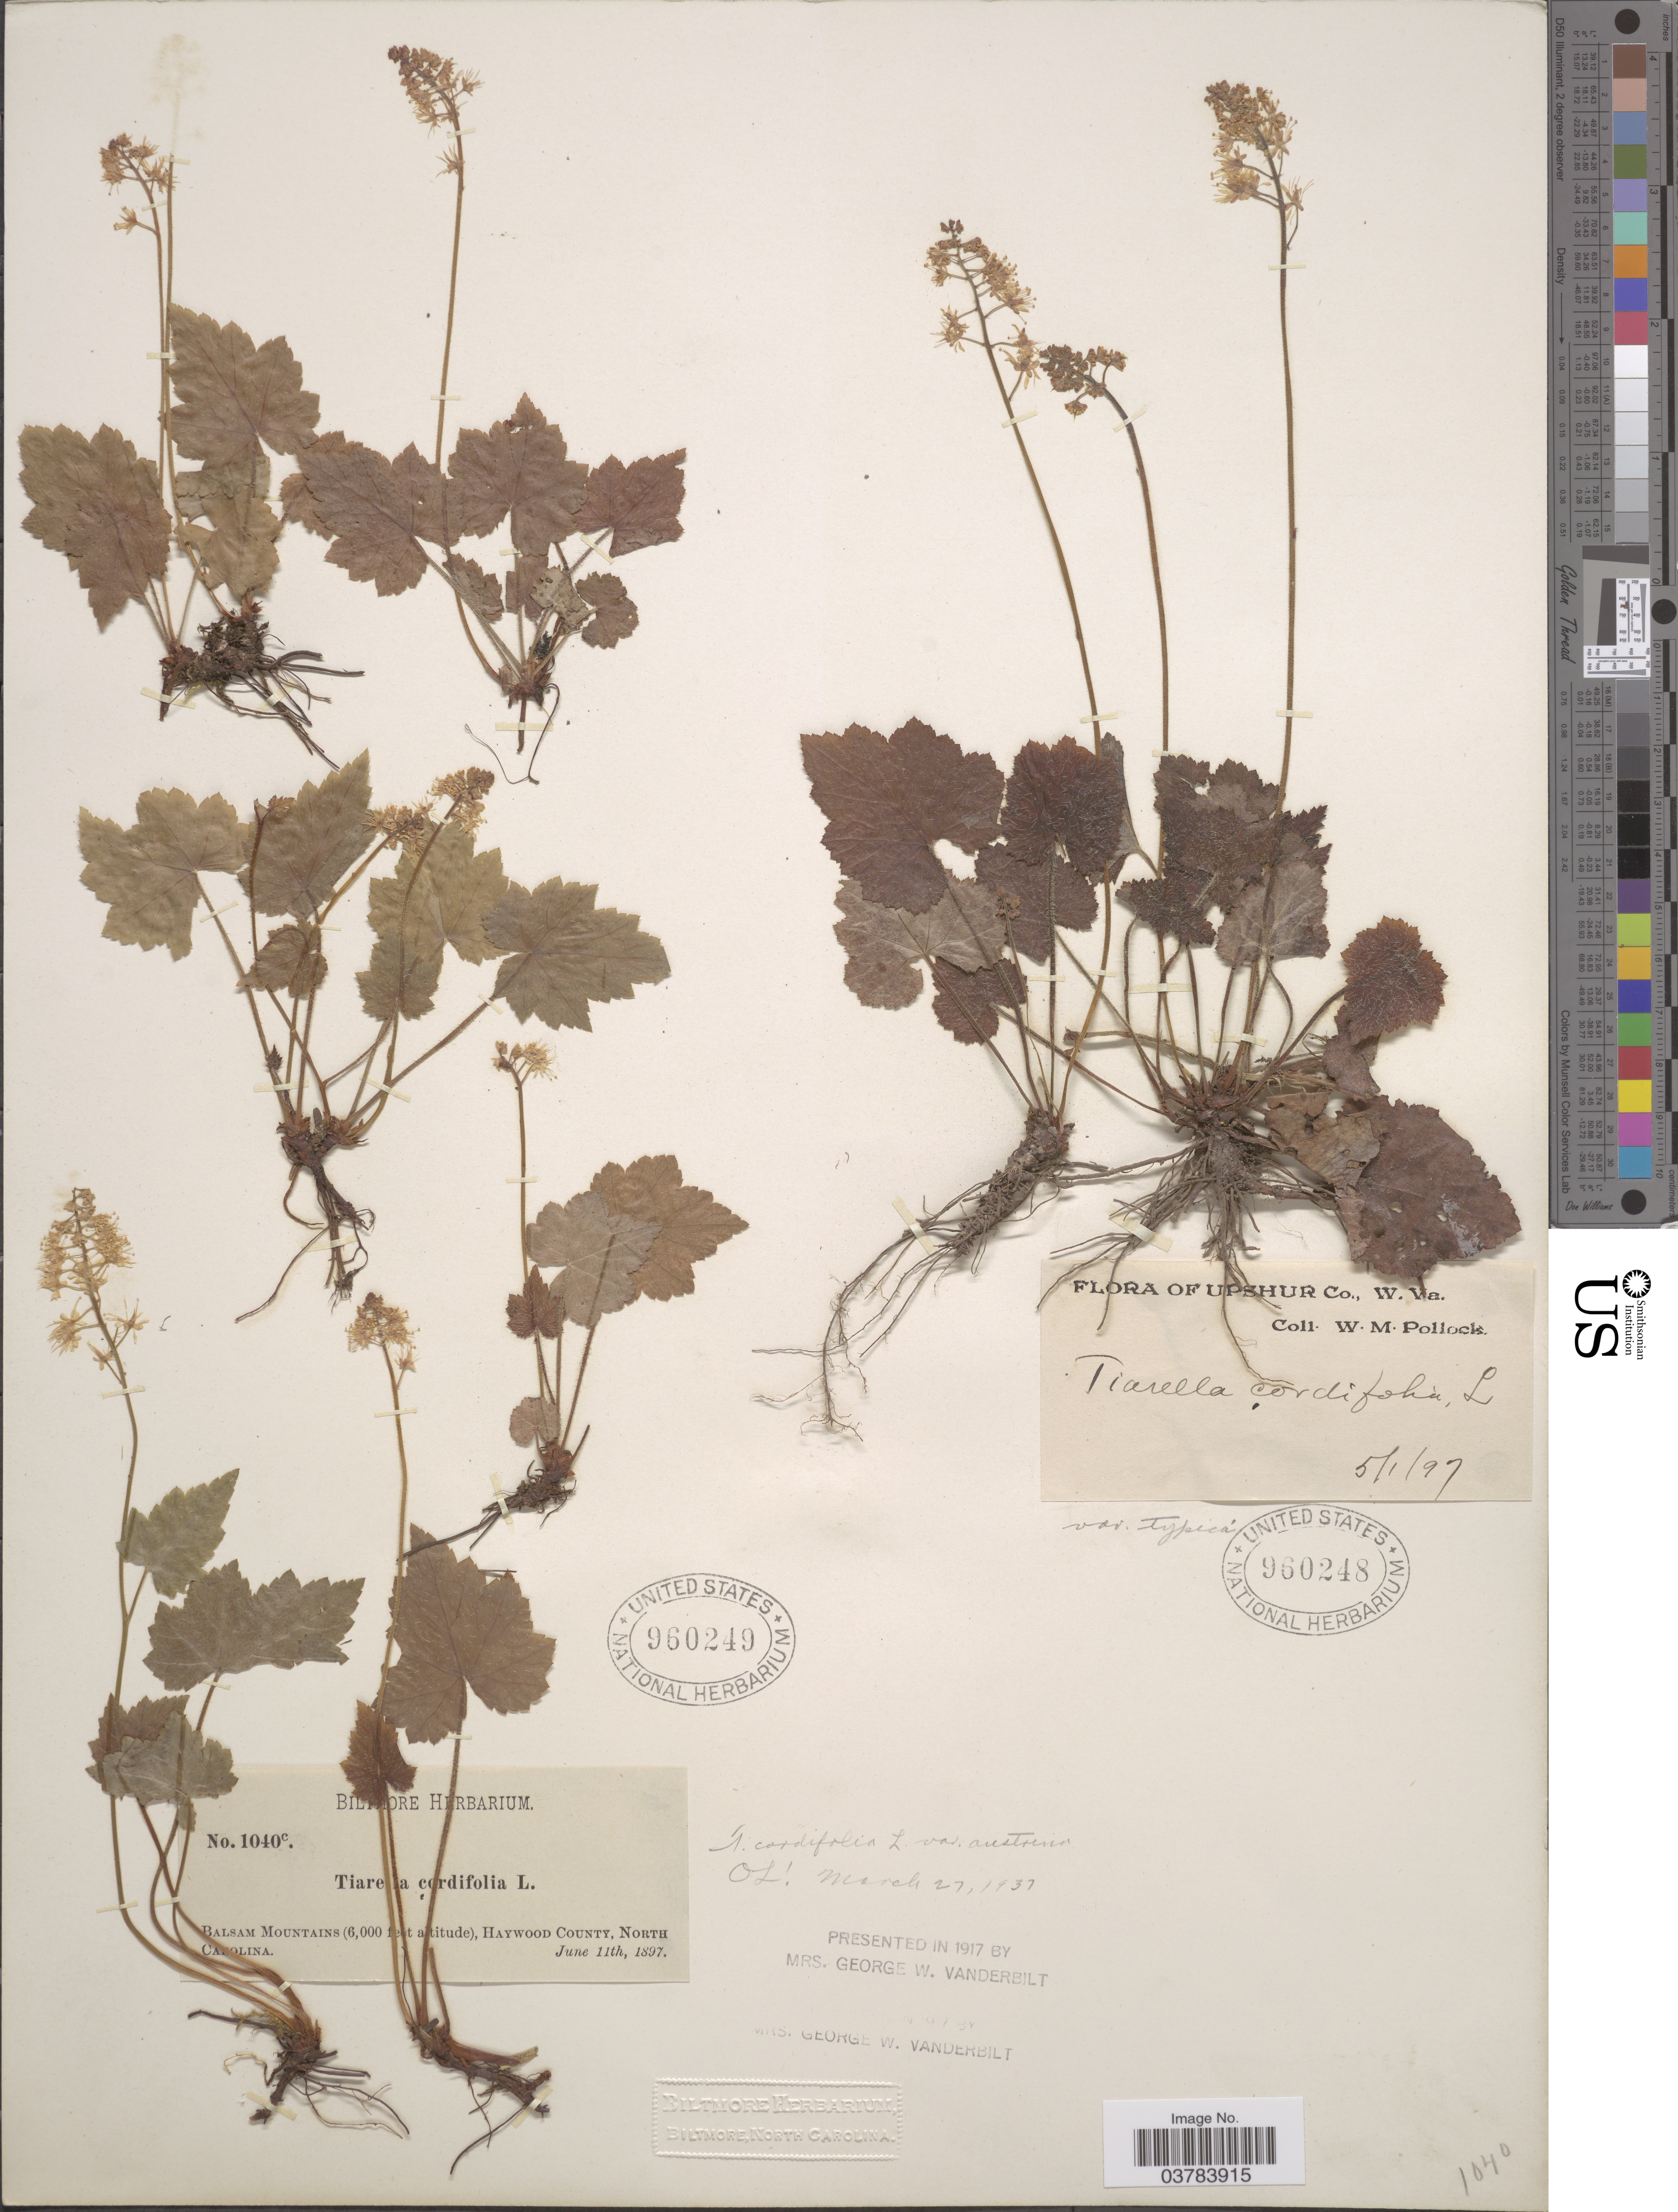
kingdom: Plantae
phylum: Tracheophyta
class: Magnoliopsida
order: Saxifragales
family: Saxifragaceae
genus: Tiarella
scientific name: Tiarella cordifolia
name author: L.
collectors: W. M. Pollock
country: United States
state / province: West Virginia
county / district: Upshur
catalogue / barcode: US 960248-2